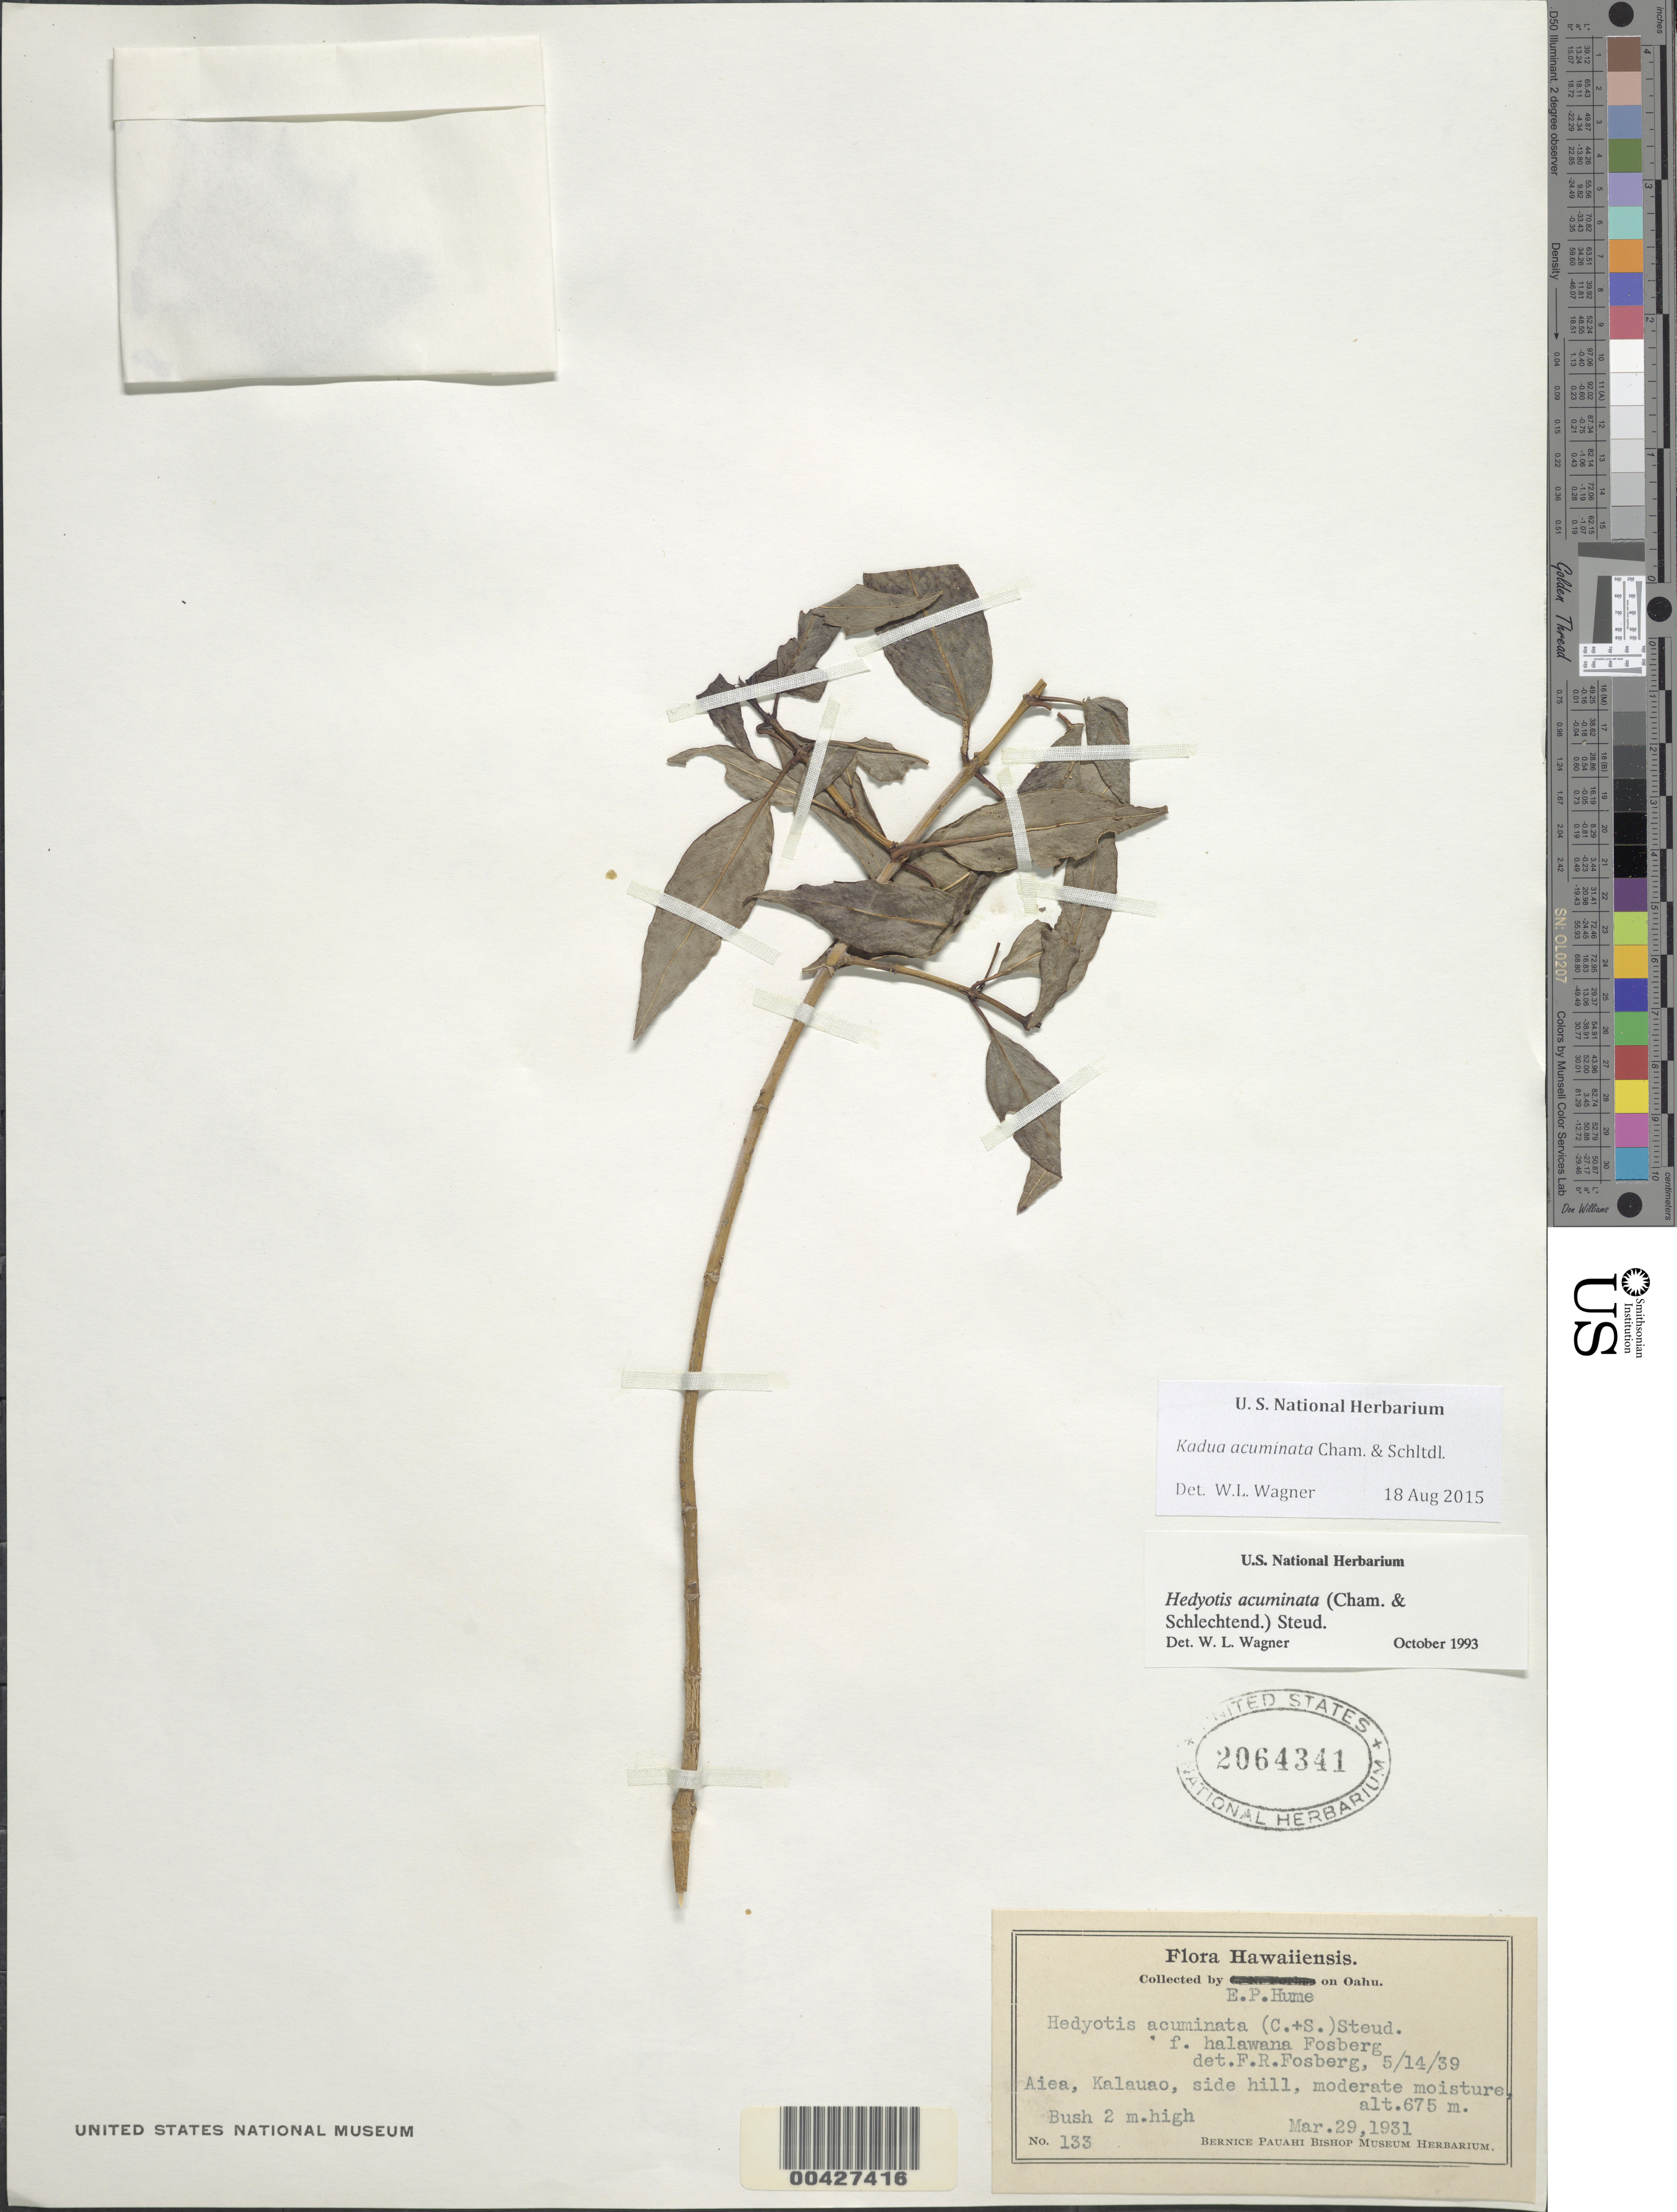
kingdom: Plantae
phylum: Tracheophyta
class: Magnoliopsida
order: Gentianales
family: Rubiaceae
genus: Kadua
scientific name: Kadua acuminata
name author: Cham. & Schltdl.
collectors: E. Hume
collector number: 133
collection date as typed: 29 Mar 1931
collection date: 1931-03-29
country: United States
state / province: Hawaii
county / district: Honolulu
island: Oahu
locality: Aiea, Kalauao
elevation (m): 675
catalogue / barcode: US 2064341